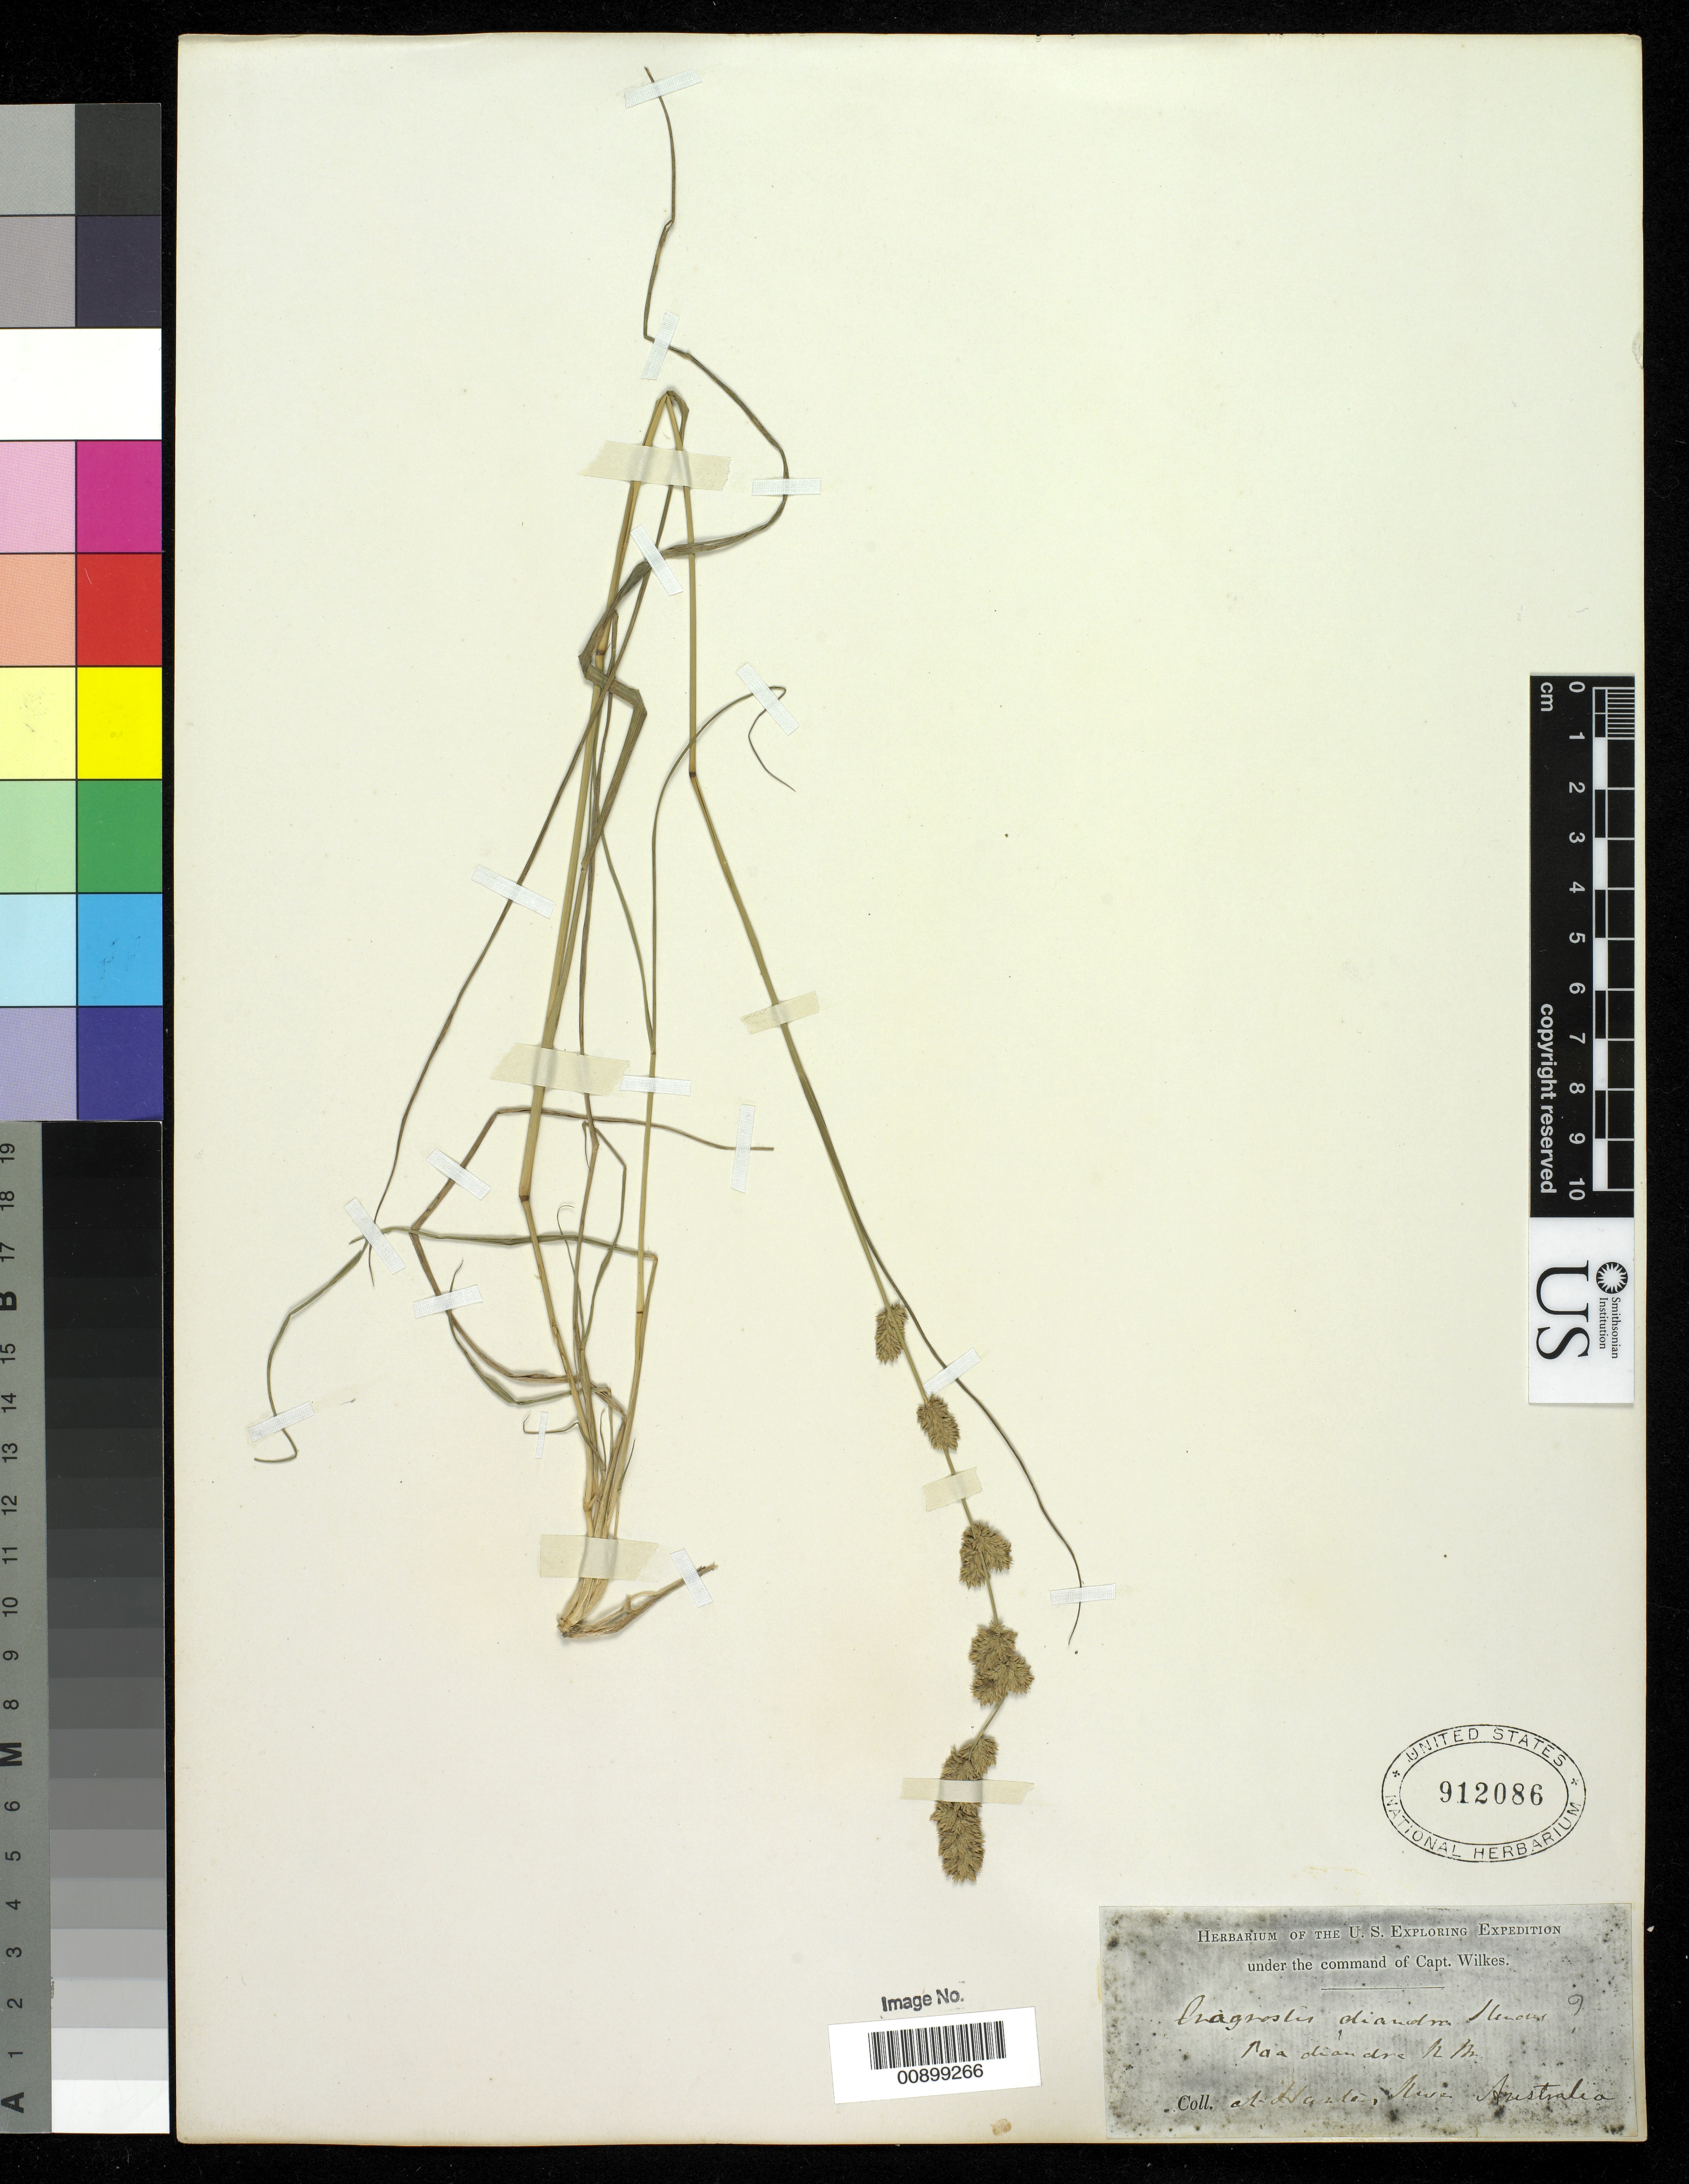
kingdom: Plantae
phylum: Tracheophyta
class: Liliopsida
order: Poales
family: Poaceae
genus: Eragrostis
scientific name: Eragrostis elongata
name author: (Willd.) J. Jacq.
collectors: Wilkes Explor. Exped.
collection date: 1838/1842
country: Australia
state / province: New South Wales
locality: Hunter's River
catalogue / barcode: US 912086